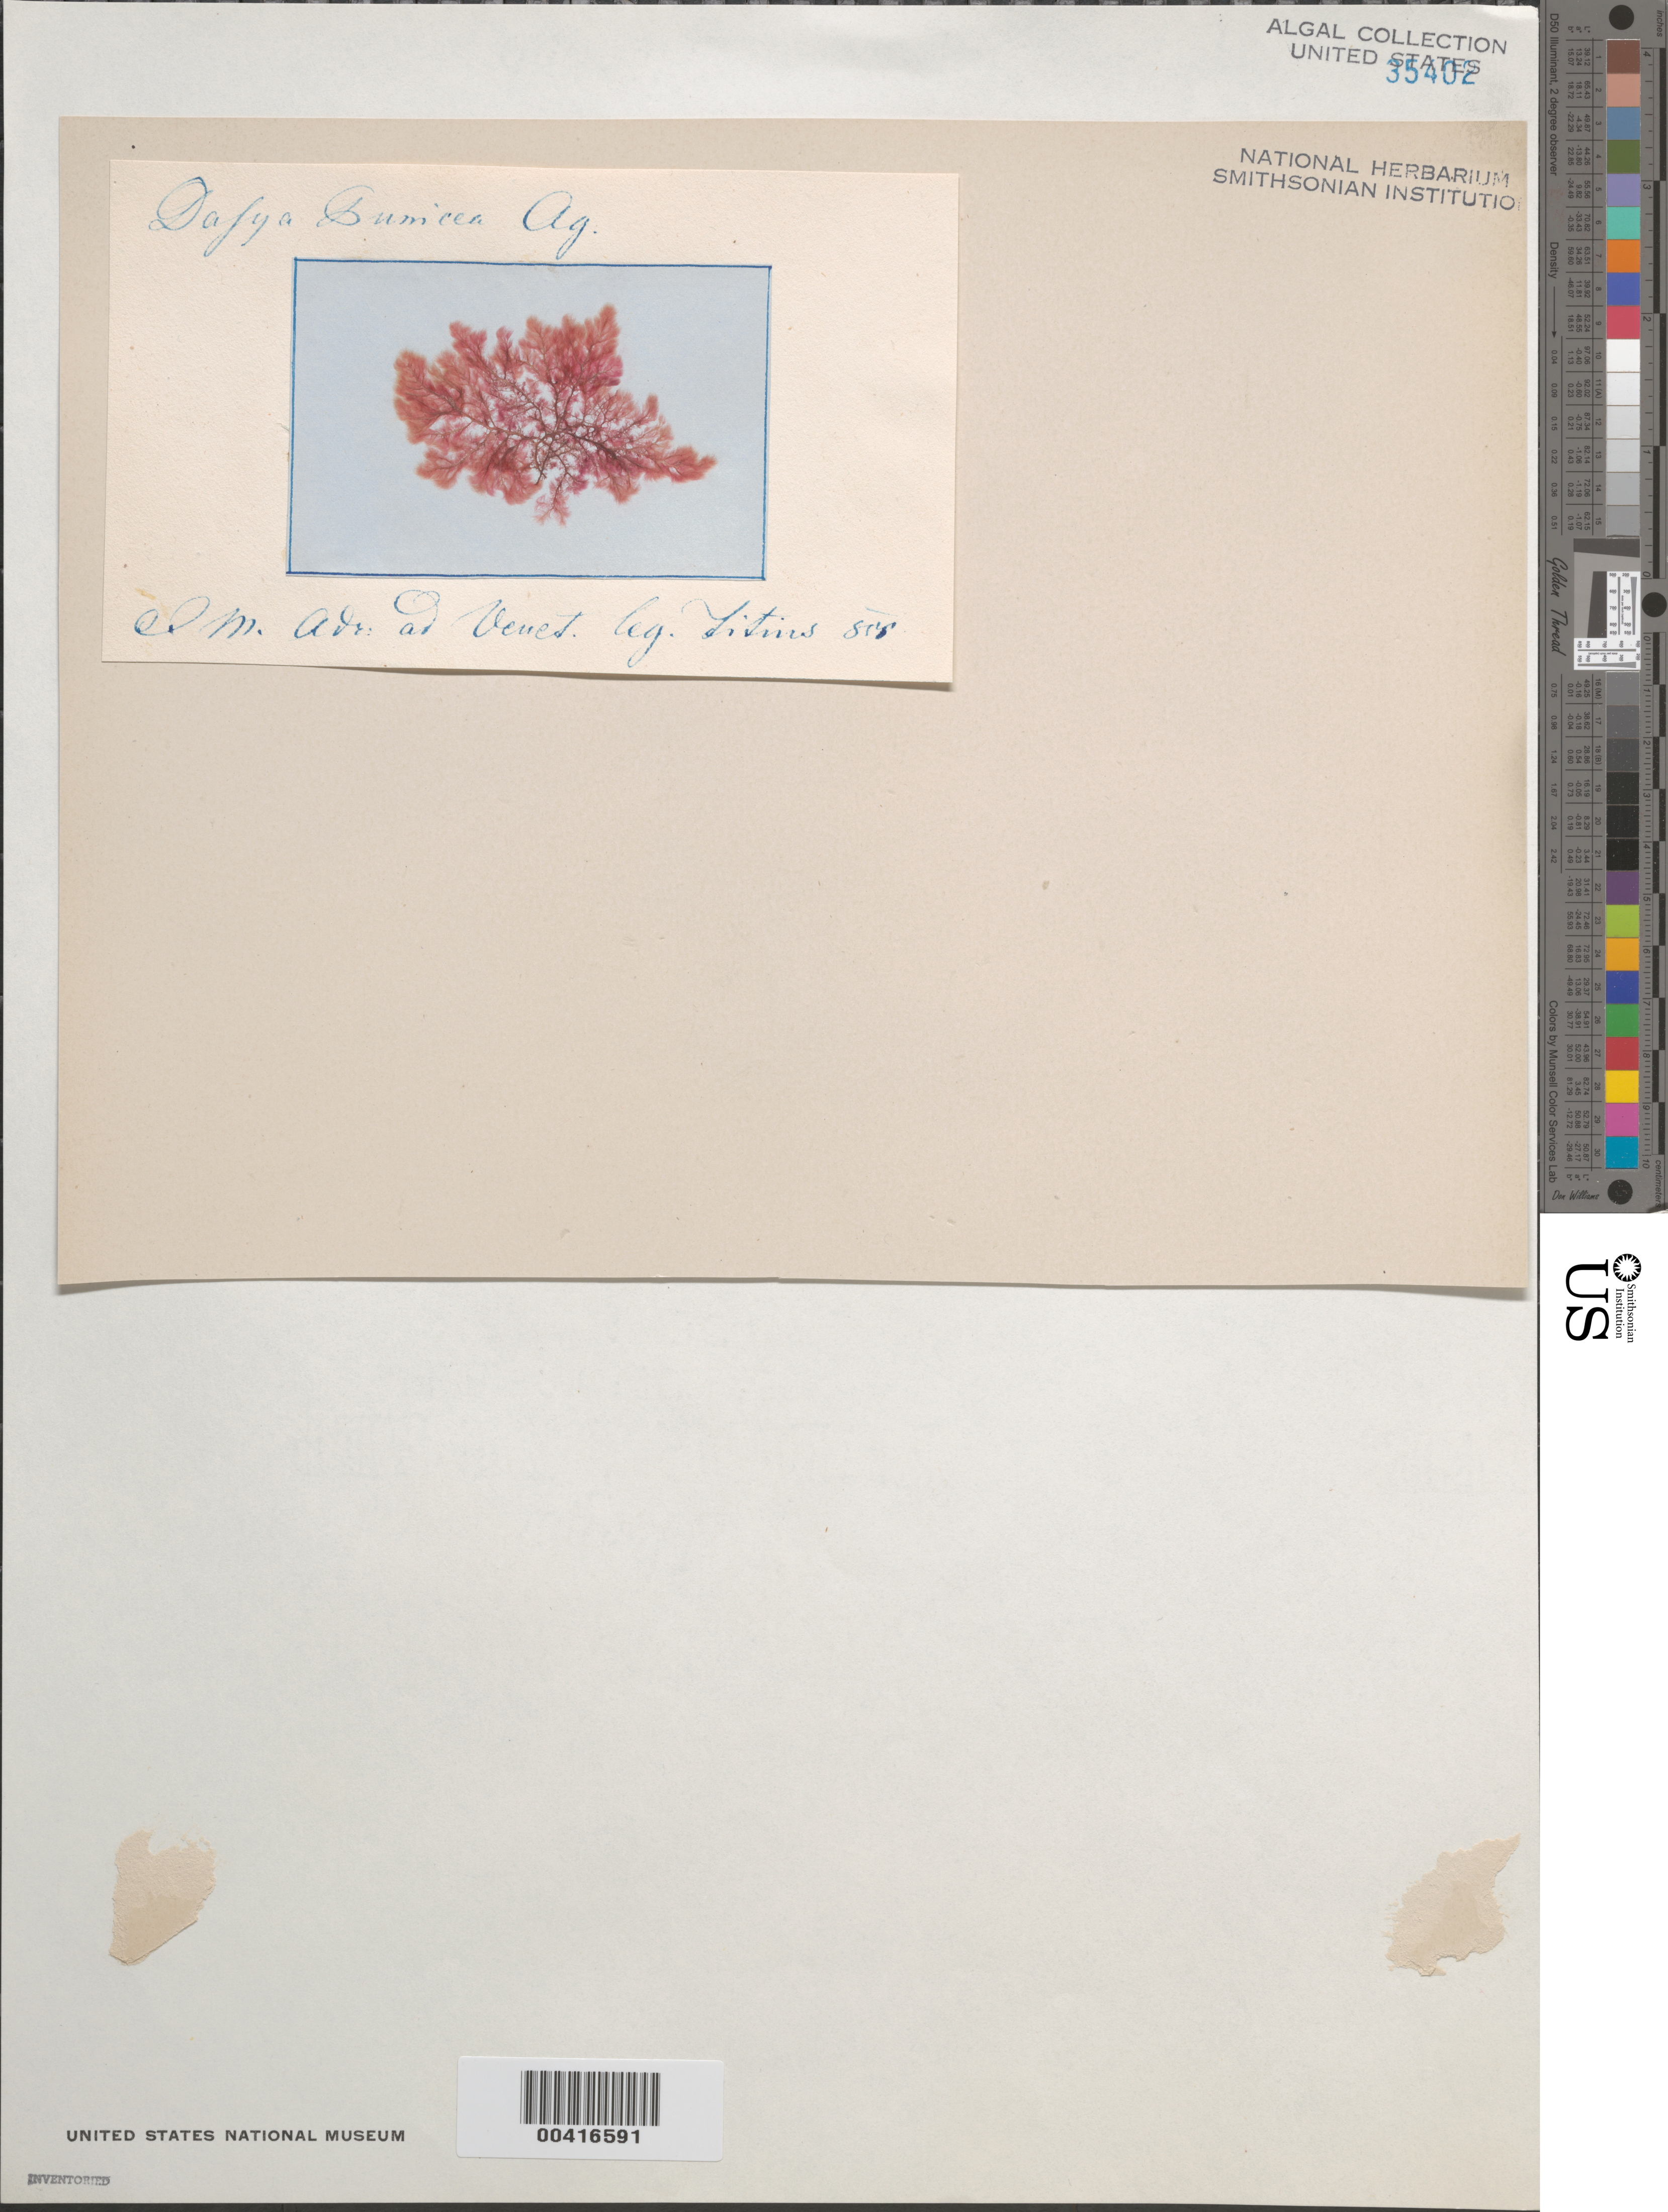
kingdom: Plantae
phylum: Rhodophyta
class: Florideophyceae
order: Ceramiales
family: Dasyaceae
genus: Dasya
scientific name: Dasya punicea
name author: (Zanardini) Menegh.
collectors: P. Titius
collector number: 805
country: Italy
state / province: Veneto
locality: Adriatic Sea (m. adr.), Venice (Venet.)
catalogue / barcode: US 35402